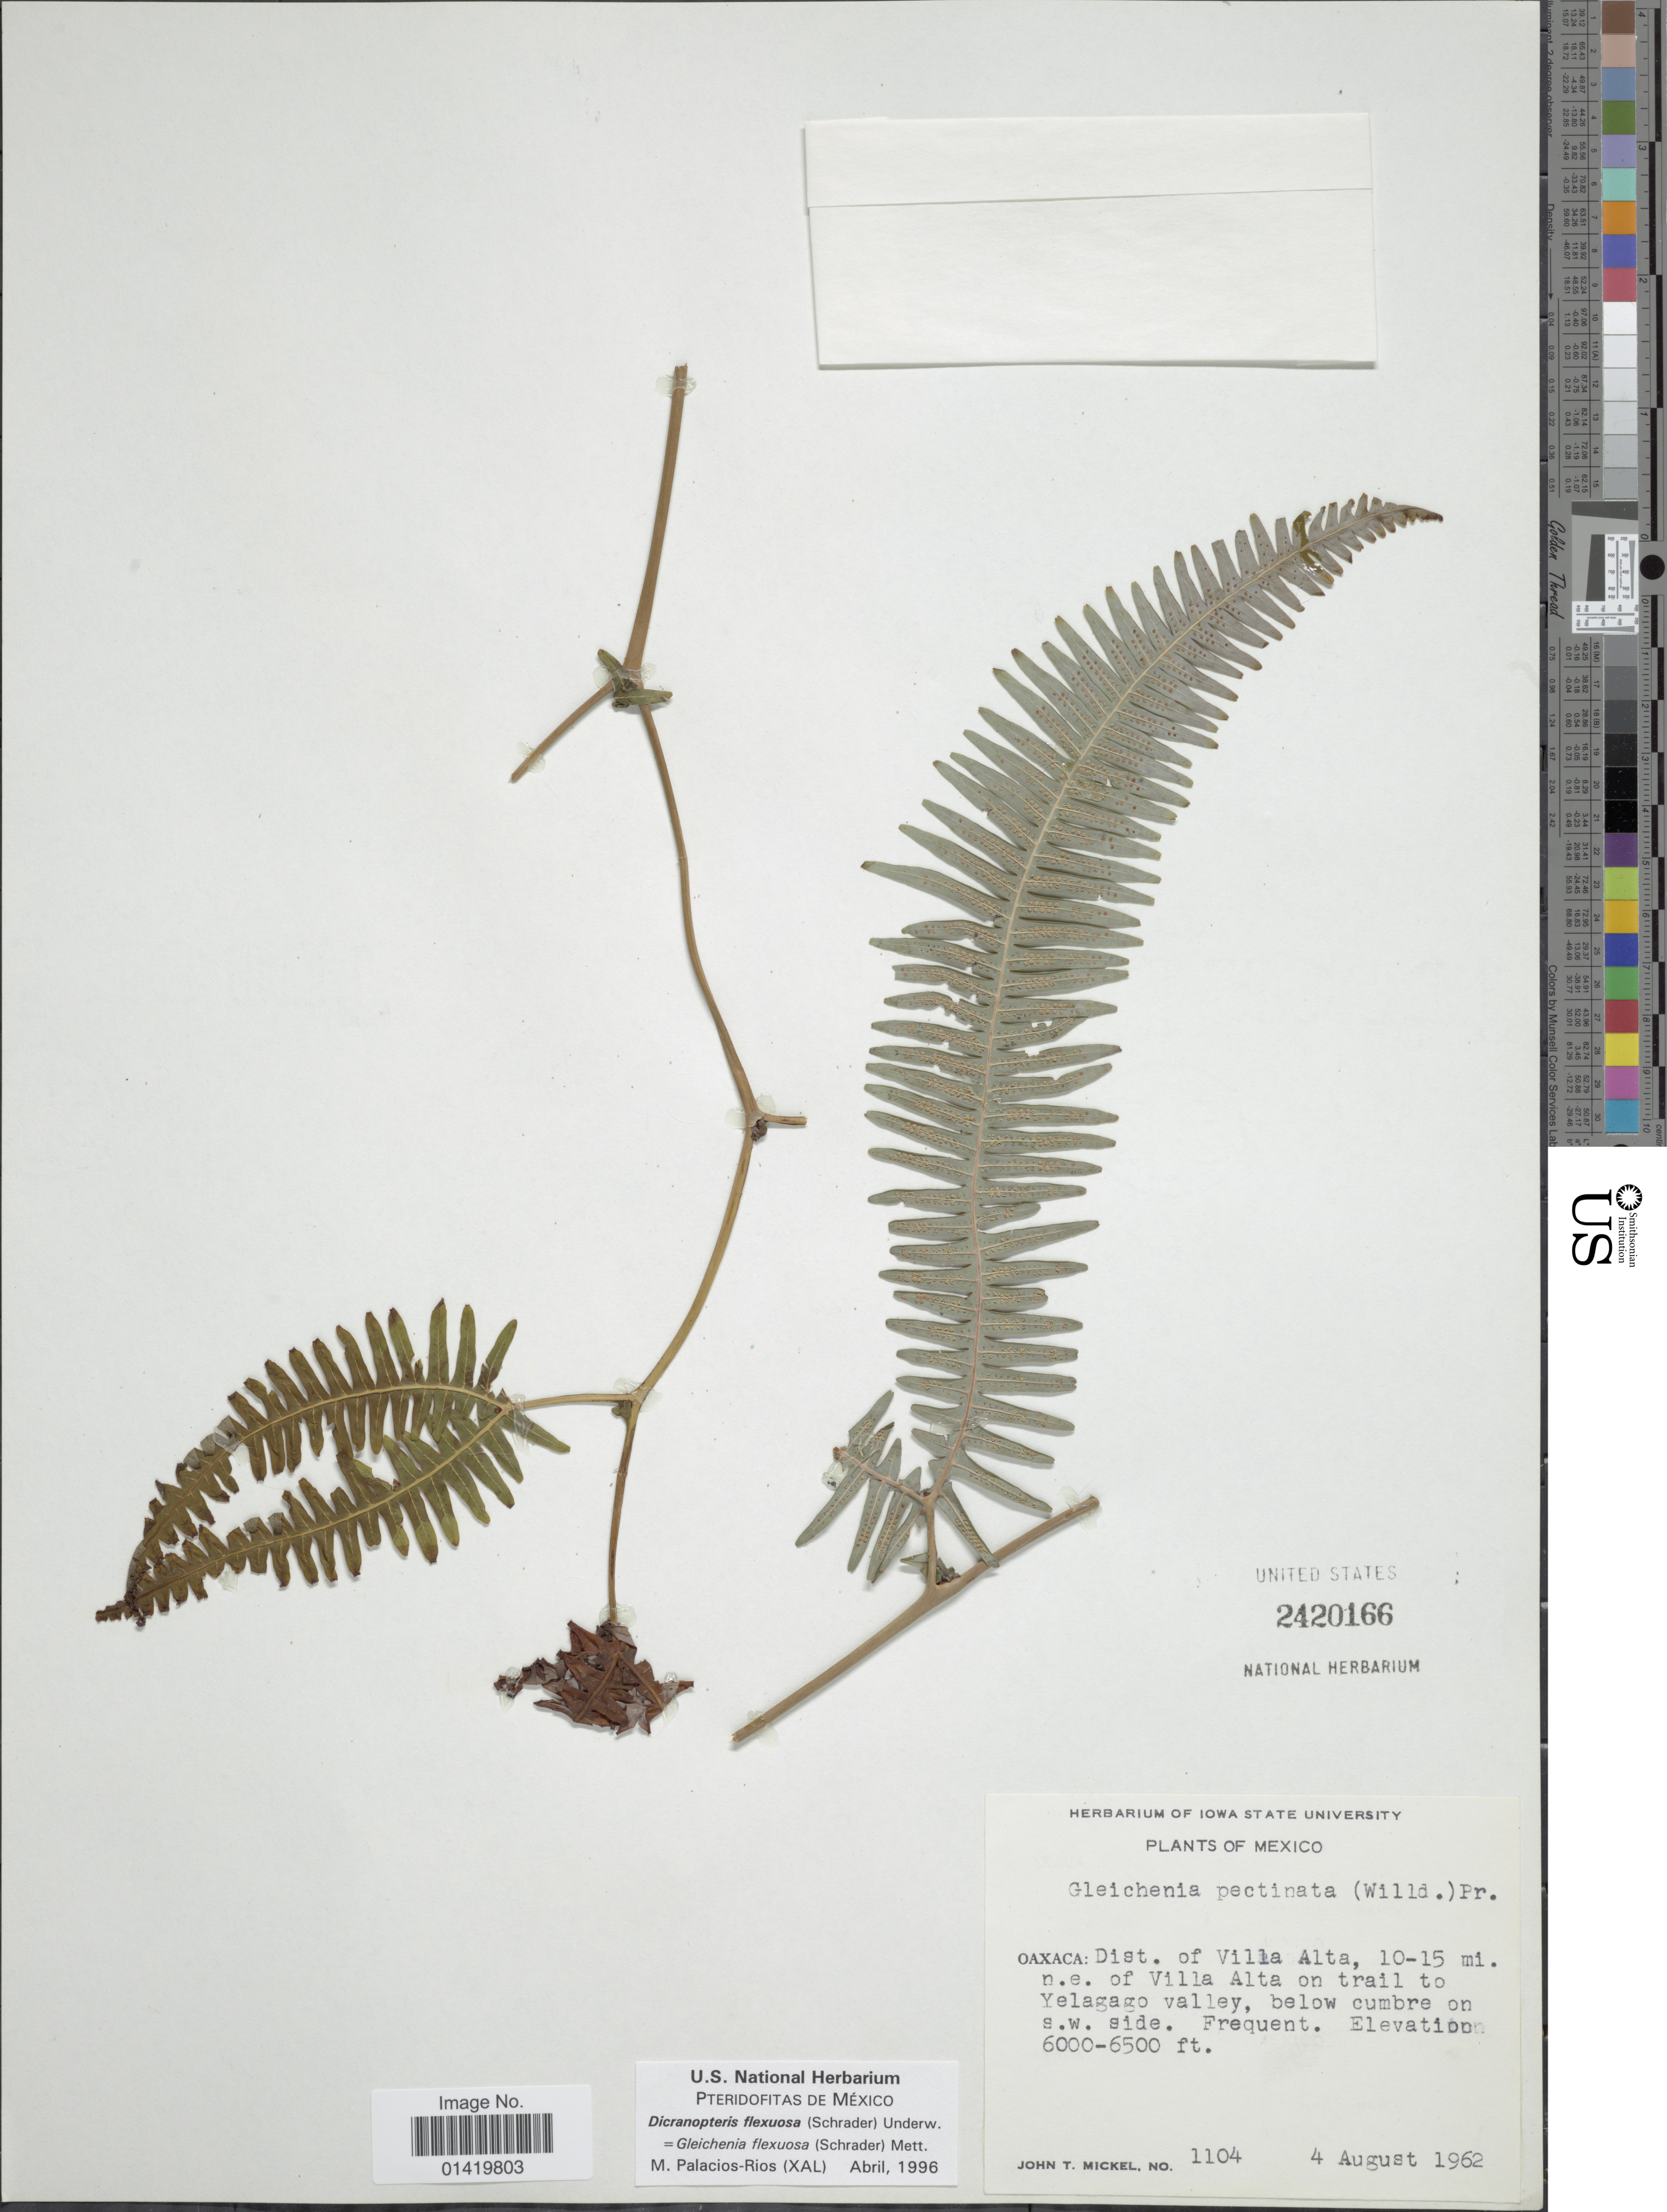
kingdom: Plantae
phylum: Tracheophyta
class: Polypodiopsida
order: Gleicheniales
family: Gleicheniaceae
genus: Gleichenella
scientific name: Gleichenella pectinata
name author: (Willd.) Ching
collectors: J. T. Mickel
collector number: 1104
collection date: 1962-08-04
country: Mexico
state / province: Oaxaca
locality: Dist of Villa Alta, 10-15 mi. n.e. of Villa Alta on trail to Yelagago valley, below cumbre on s.w. side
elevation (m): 1829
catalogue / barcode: US 2420166